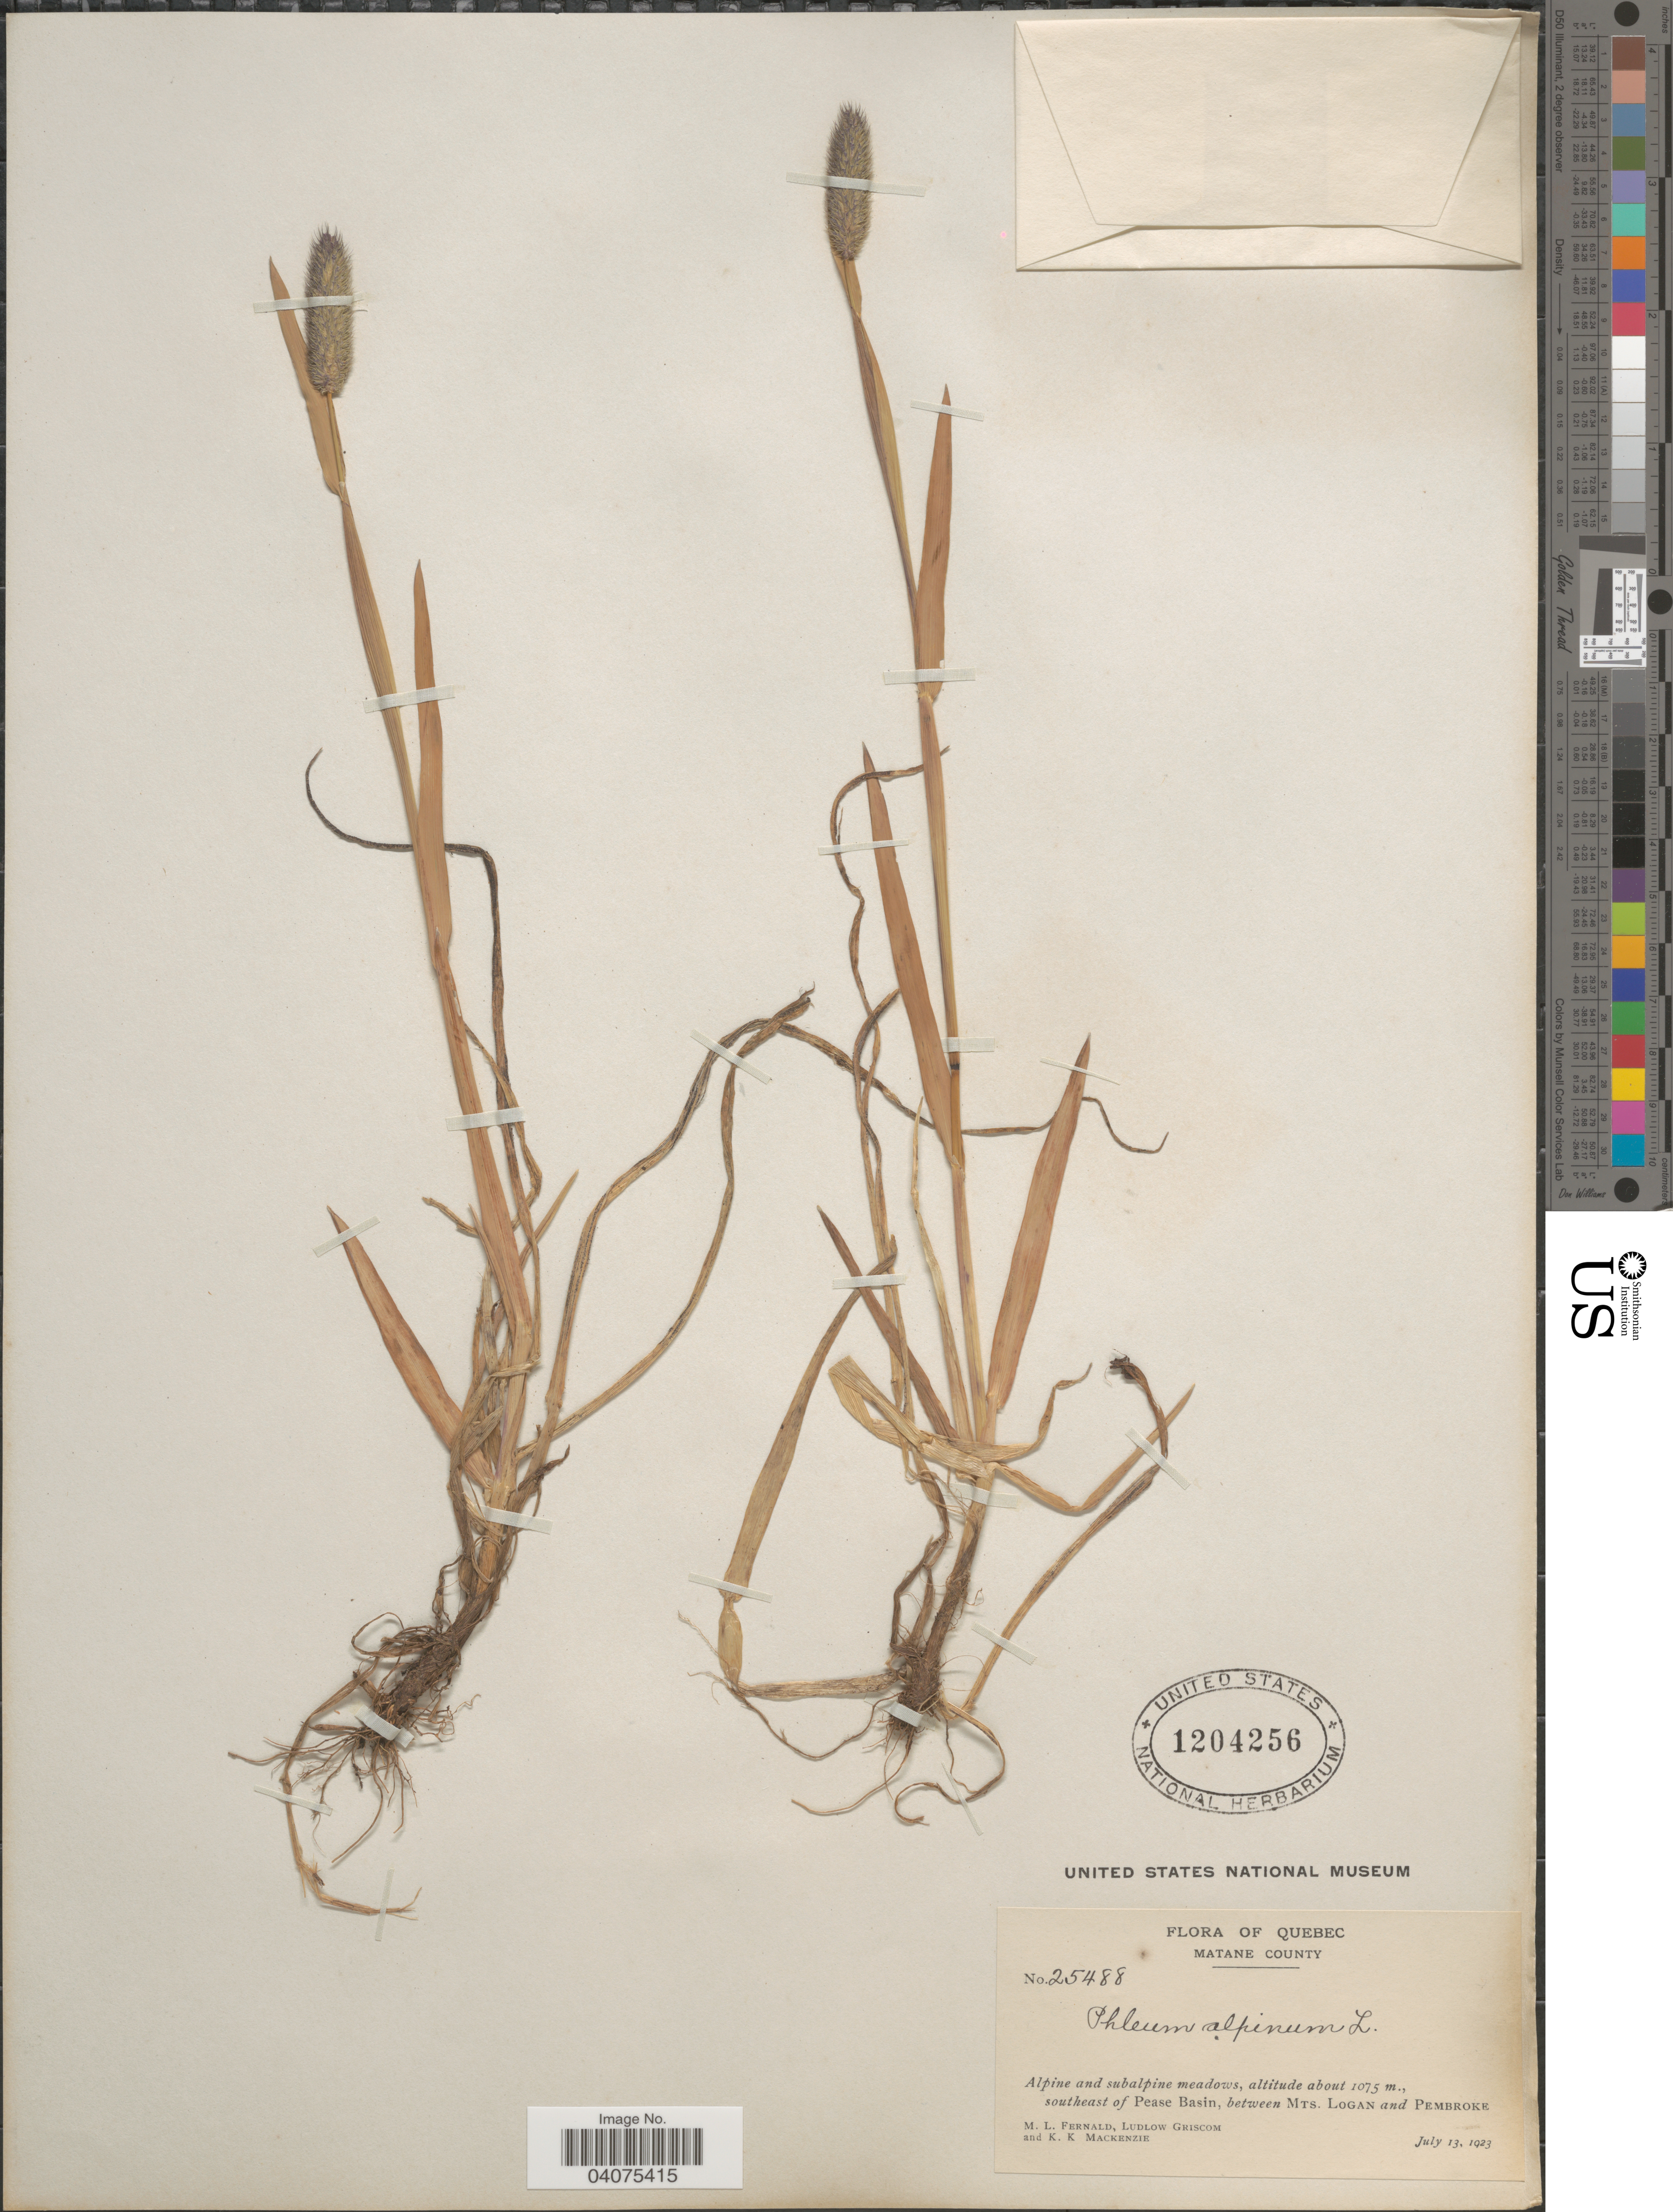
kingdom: Plantae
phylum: Tracheophyta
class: Liliopsida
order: Poales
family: Poaceae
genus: Phleum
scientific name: Phleum alpinum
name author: L.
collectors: M. L. Fernald, L. Griscom & K. K. Mackenzie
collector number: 25488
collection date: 1923-07-13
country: Canada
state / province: Quebec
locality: Matane County. Alpine and subalpine meadows, southeast of Pease Basin, between Mts. Logan and Pembroke.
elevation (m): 1075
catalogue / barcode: US 1204256